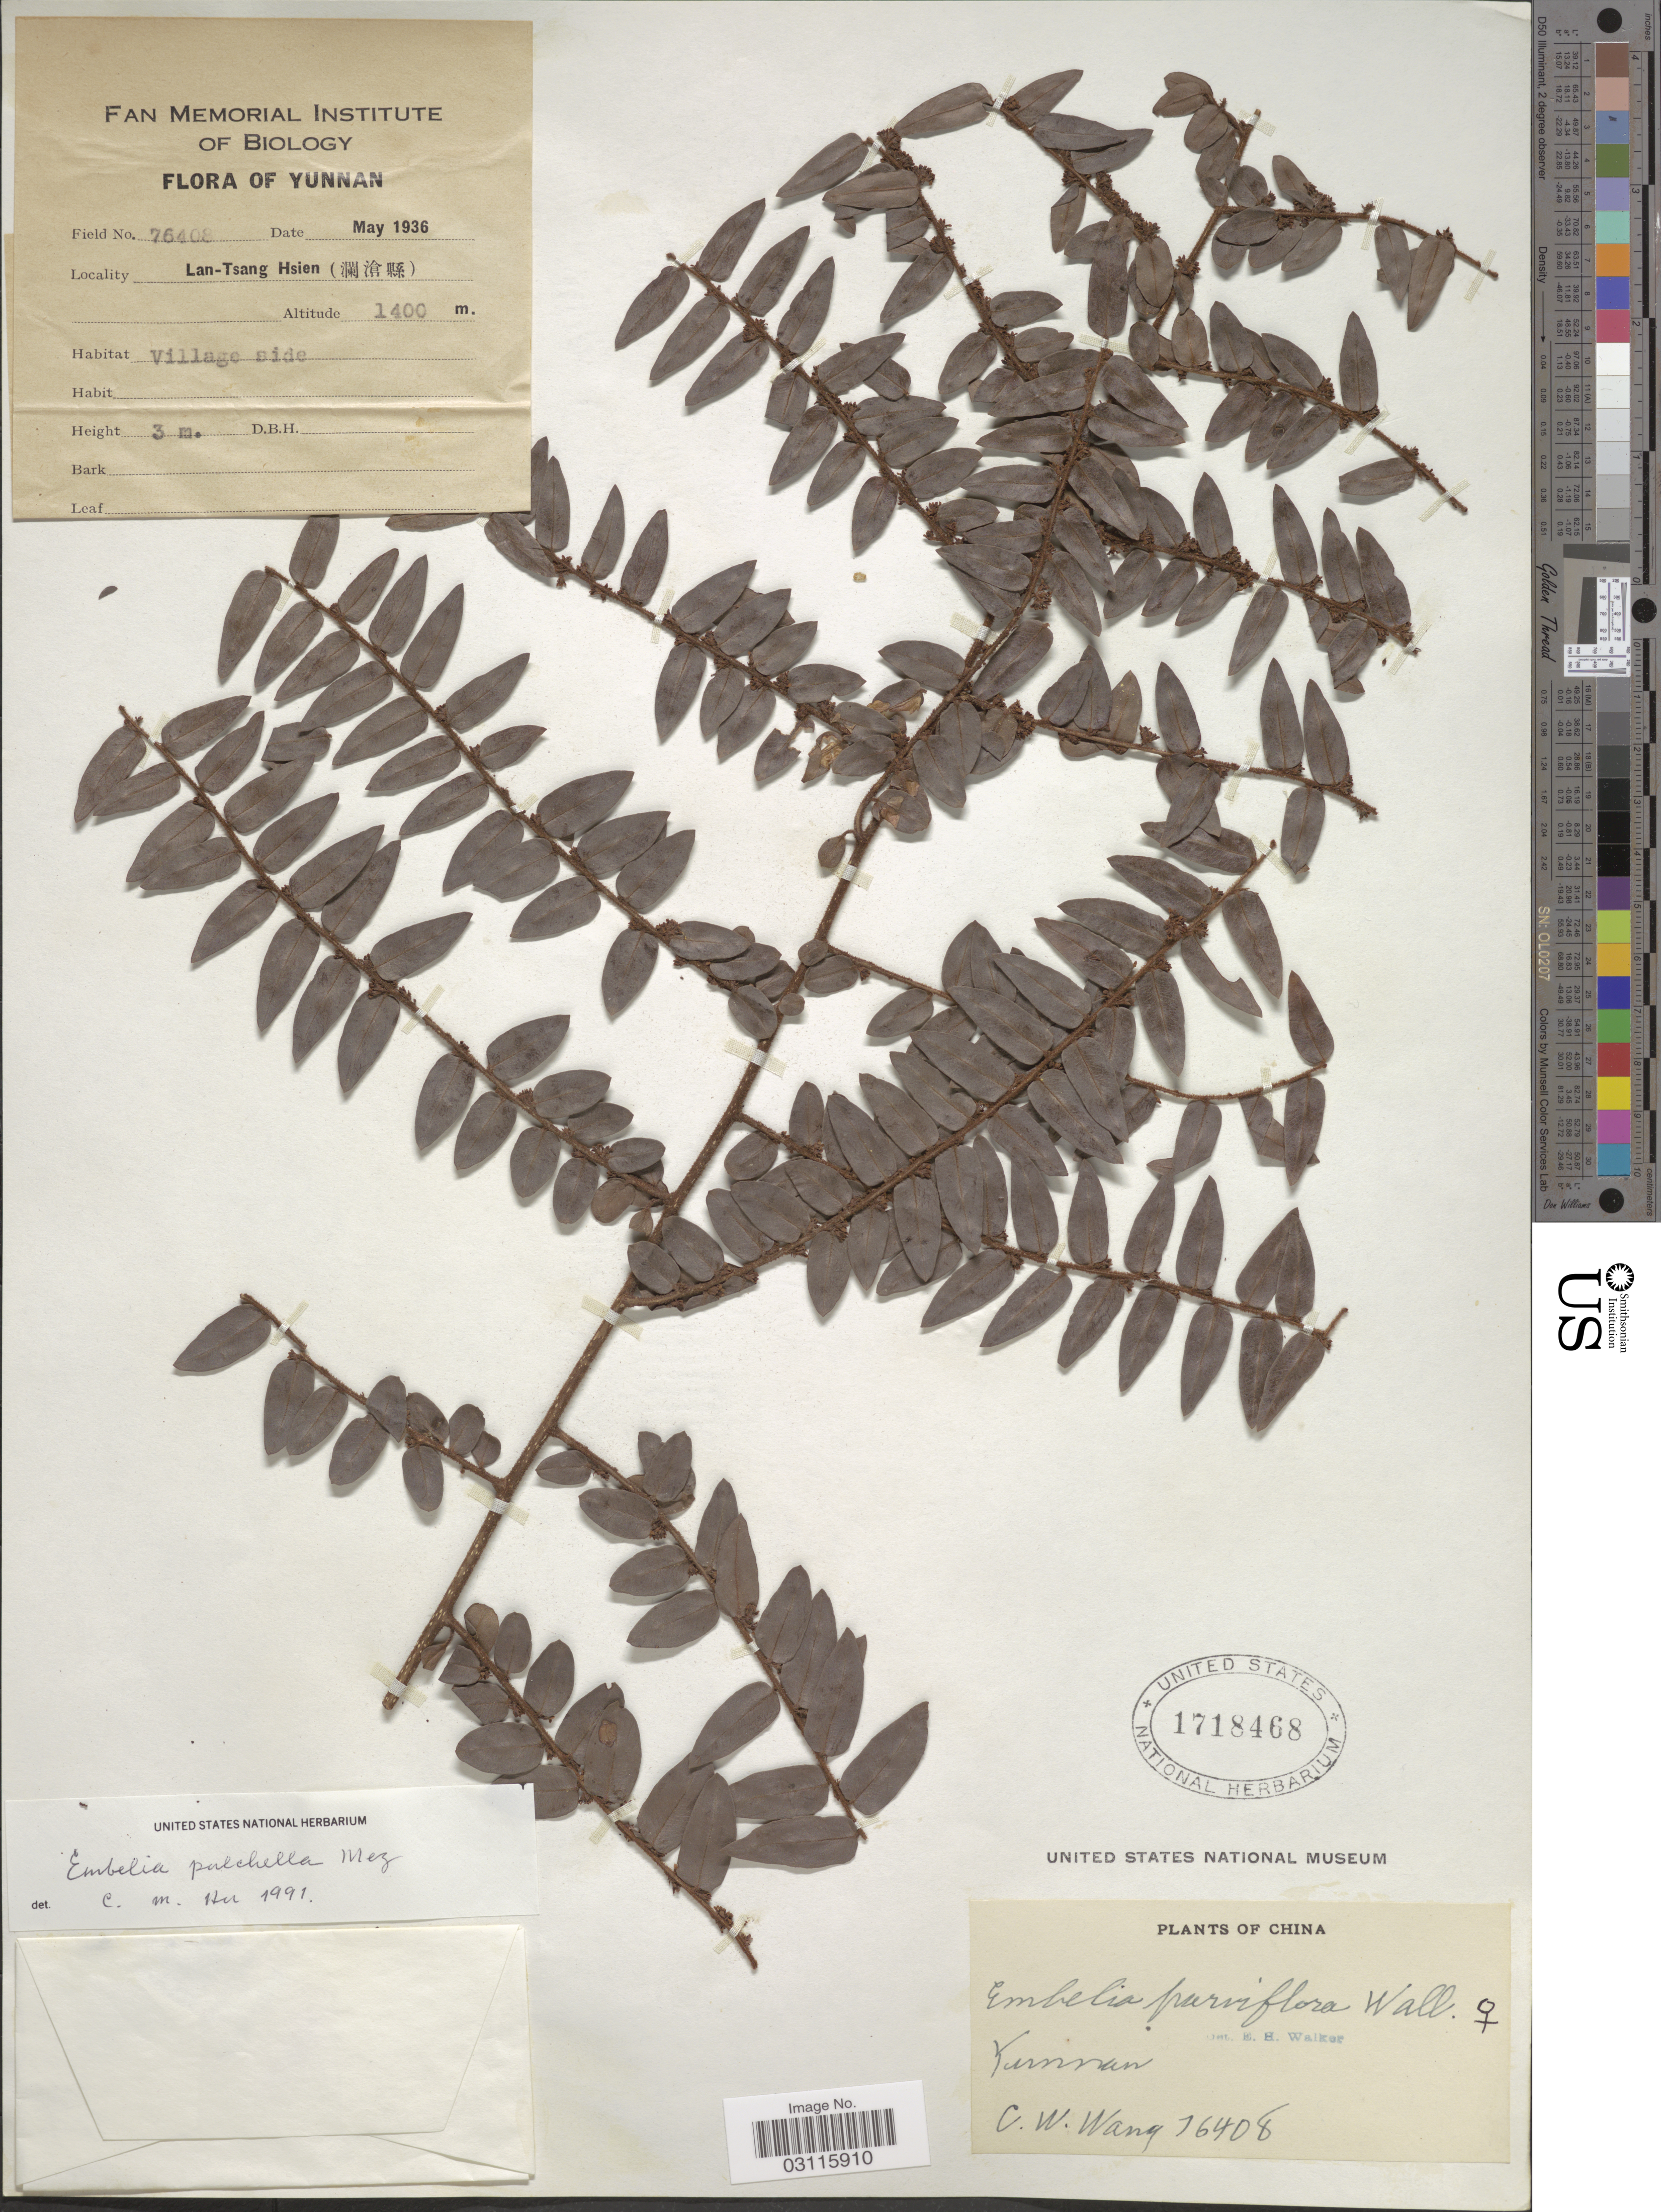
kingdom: Plantae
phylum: Tracheophyta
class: Magnoliopsida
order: Ericales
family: Primulaceae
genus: Embelia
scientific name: Embelia parviflora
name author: Wall. ex A. DC.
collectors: C. W. Wang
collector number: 76408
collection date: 1936-05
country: China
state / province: Yunnan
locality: Lang-Tsang Hsien. Village side.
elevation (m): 1400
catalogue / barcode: US 1718468